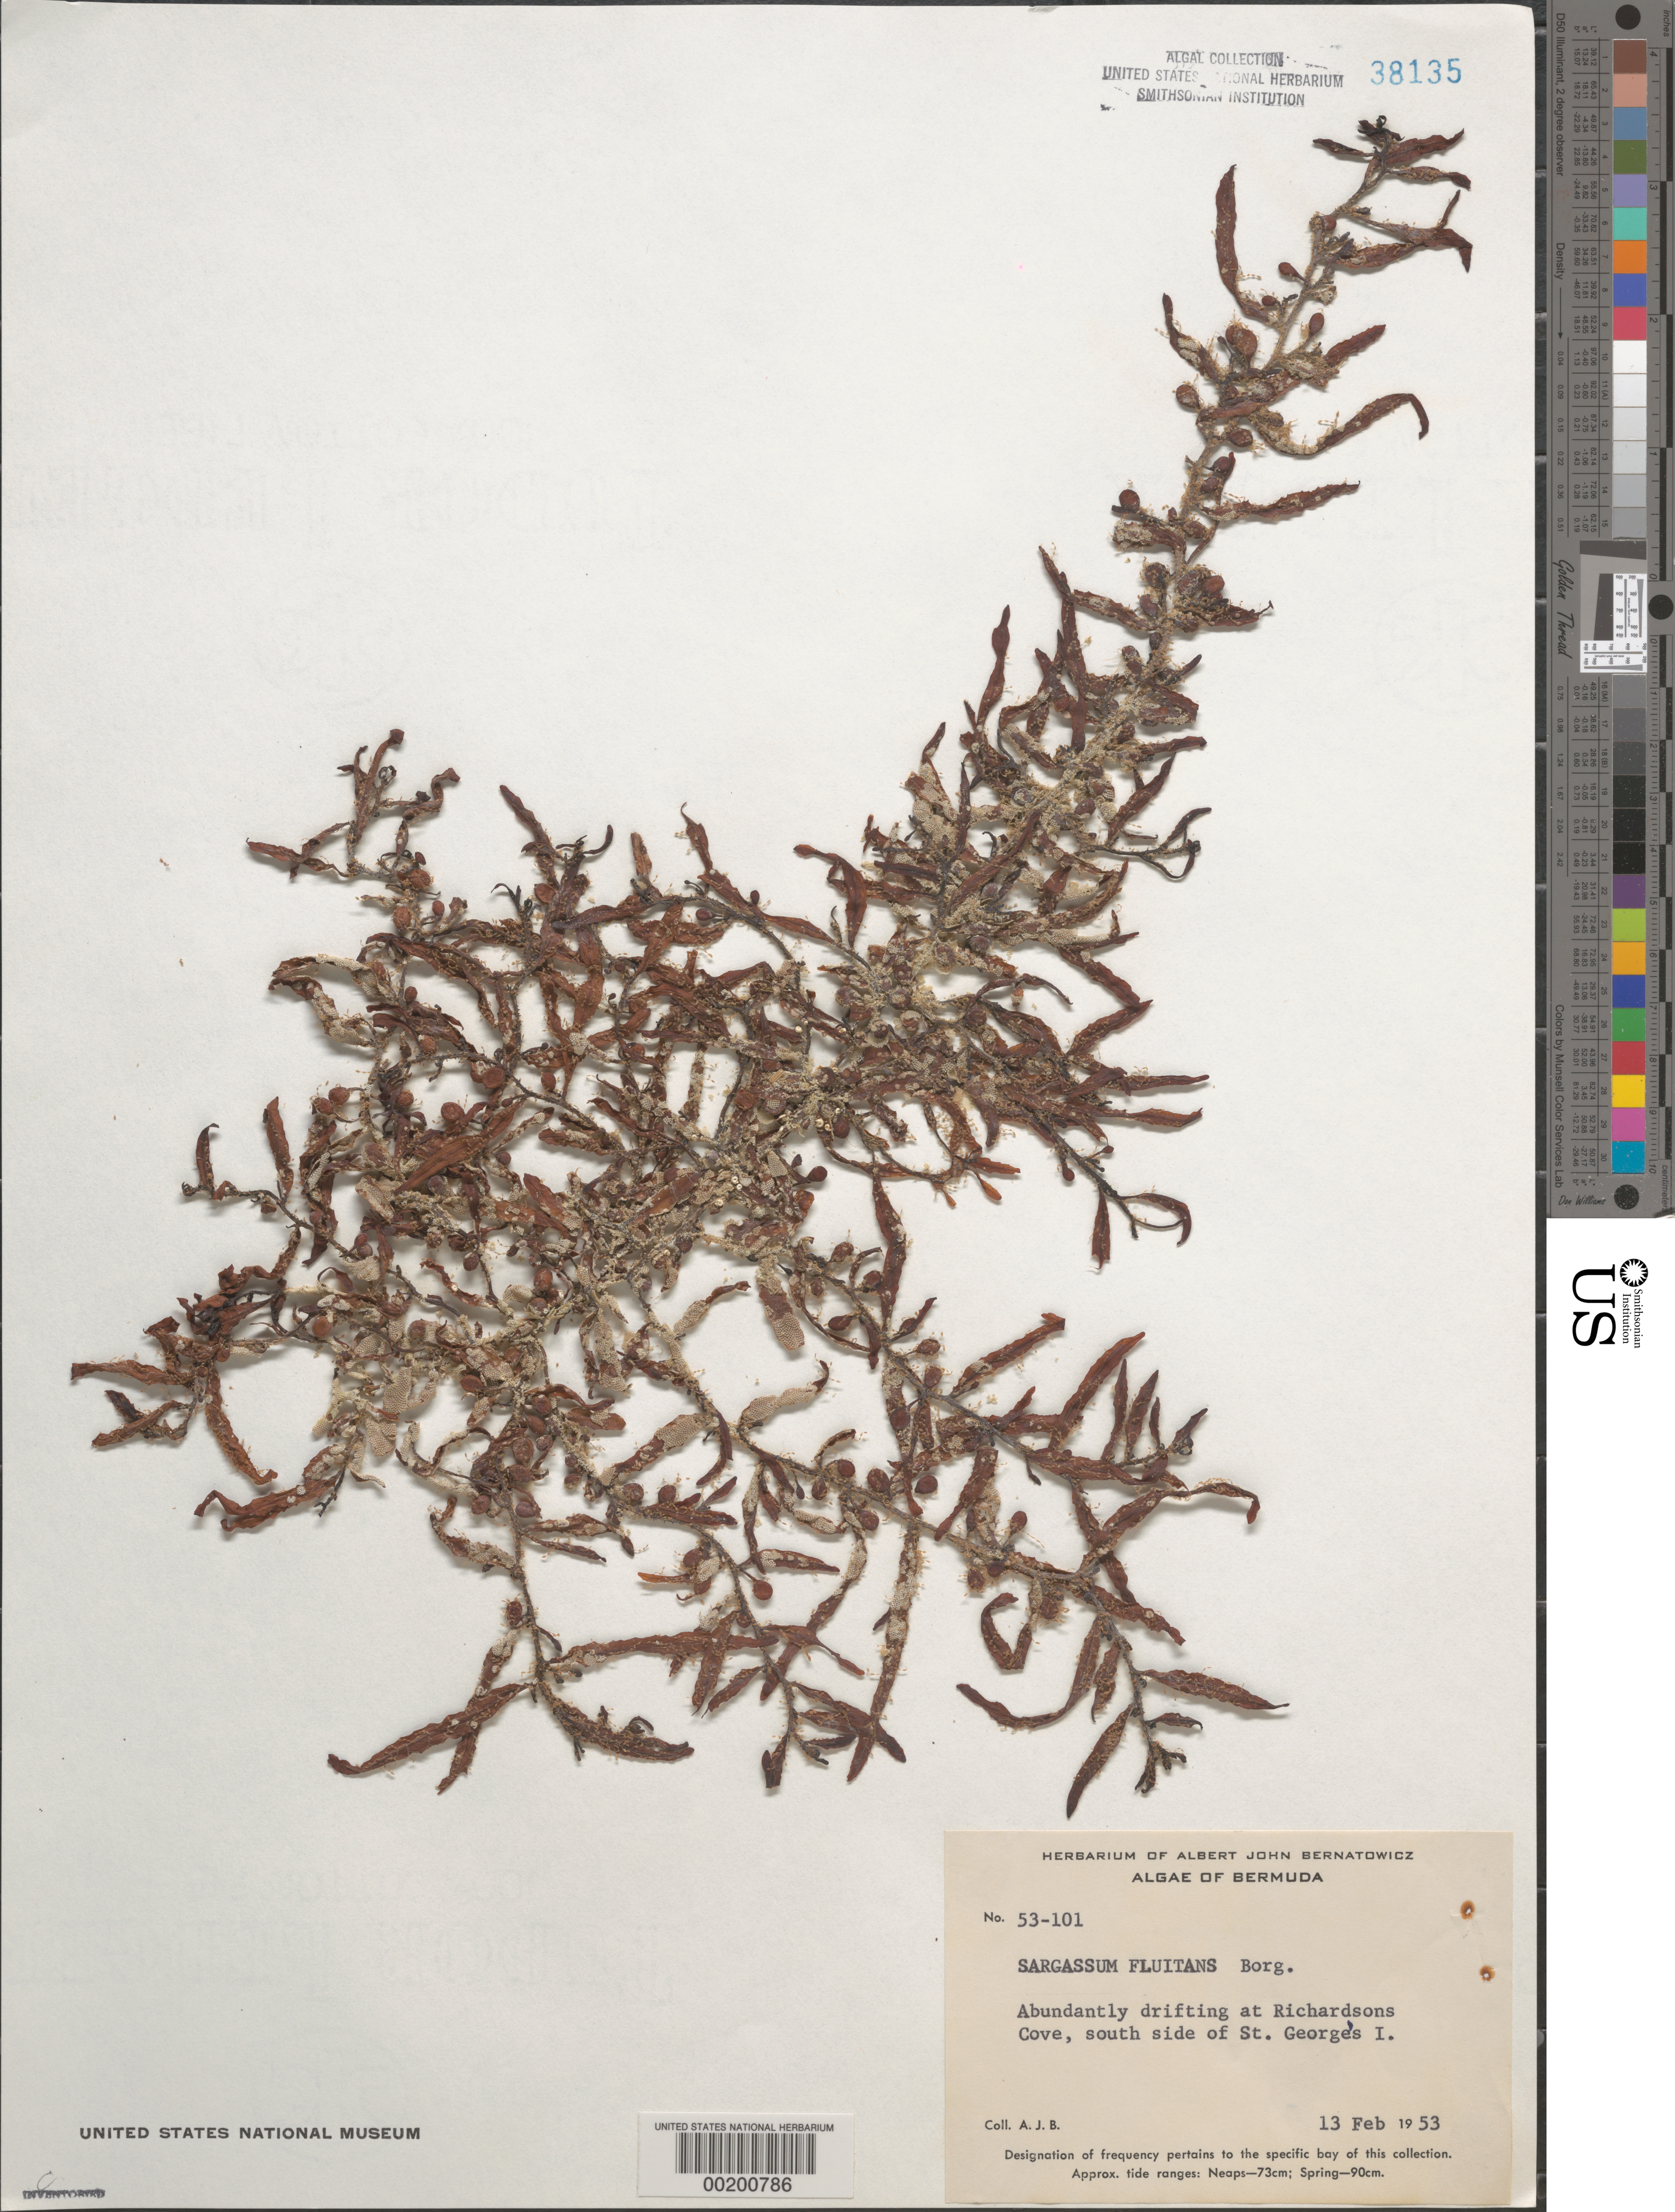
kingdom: Chromista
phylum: Ochrophyta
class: Phaeophyceae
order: Fucales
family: Sargassaceae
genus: Sargassum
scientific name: Sargassum fluitans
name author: (Børgesen) Børgesen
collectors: A. Bernatowicz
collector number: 53-101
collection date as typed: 13 Feb 1953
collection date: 1953-02-13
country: Bermuda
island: St. George's Island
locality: Richardsons Cove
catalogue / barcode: US 38135